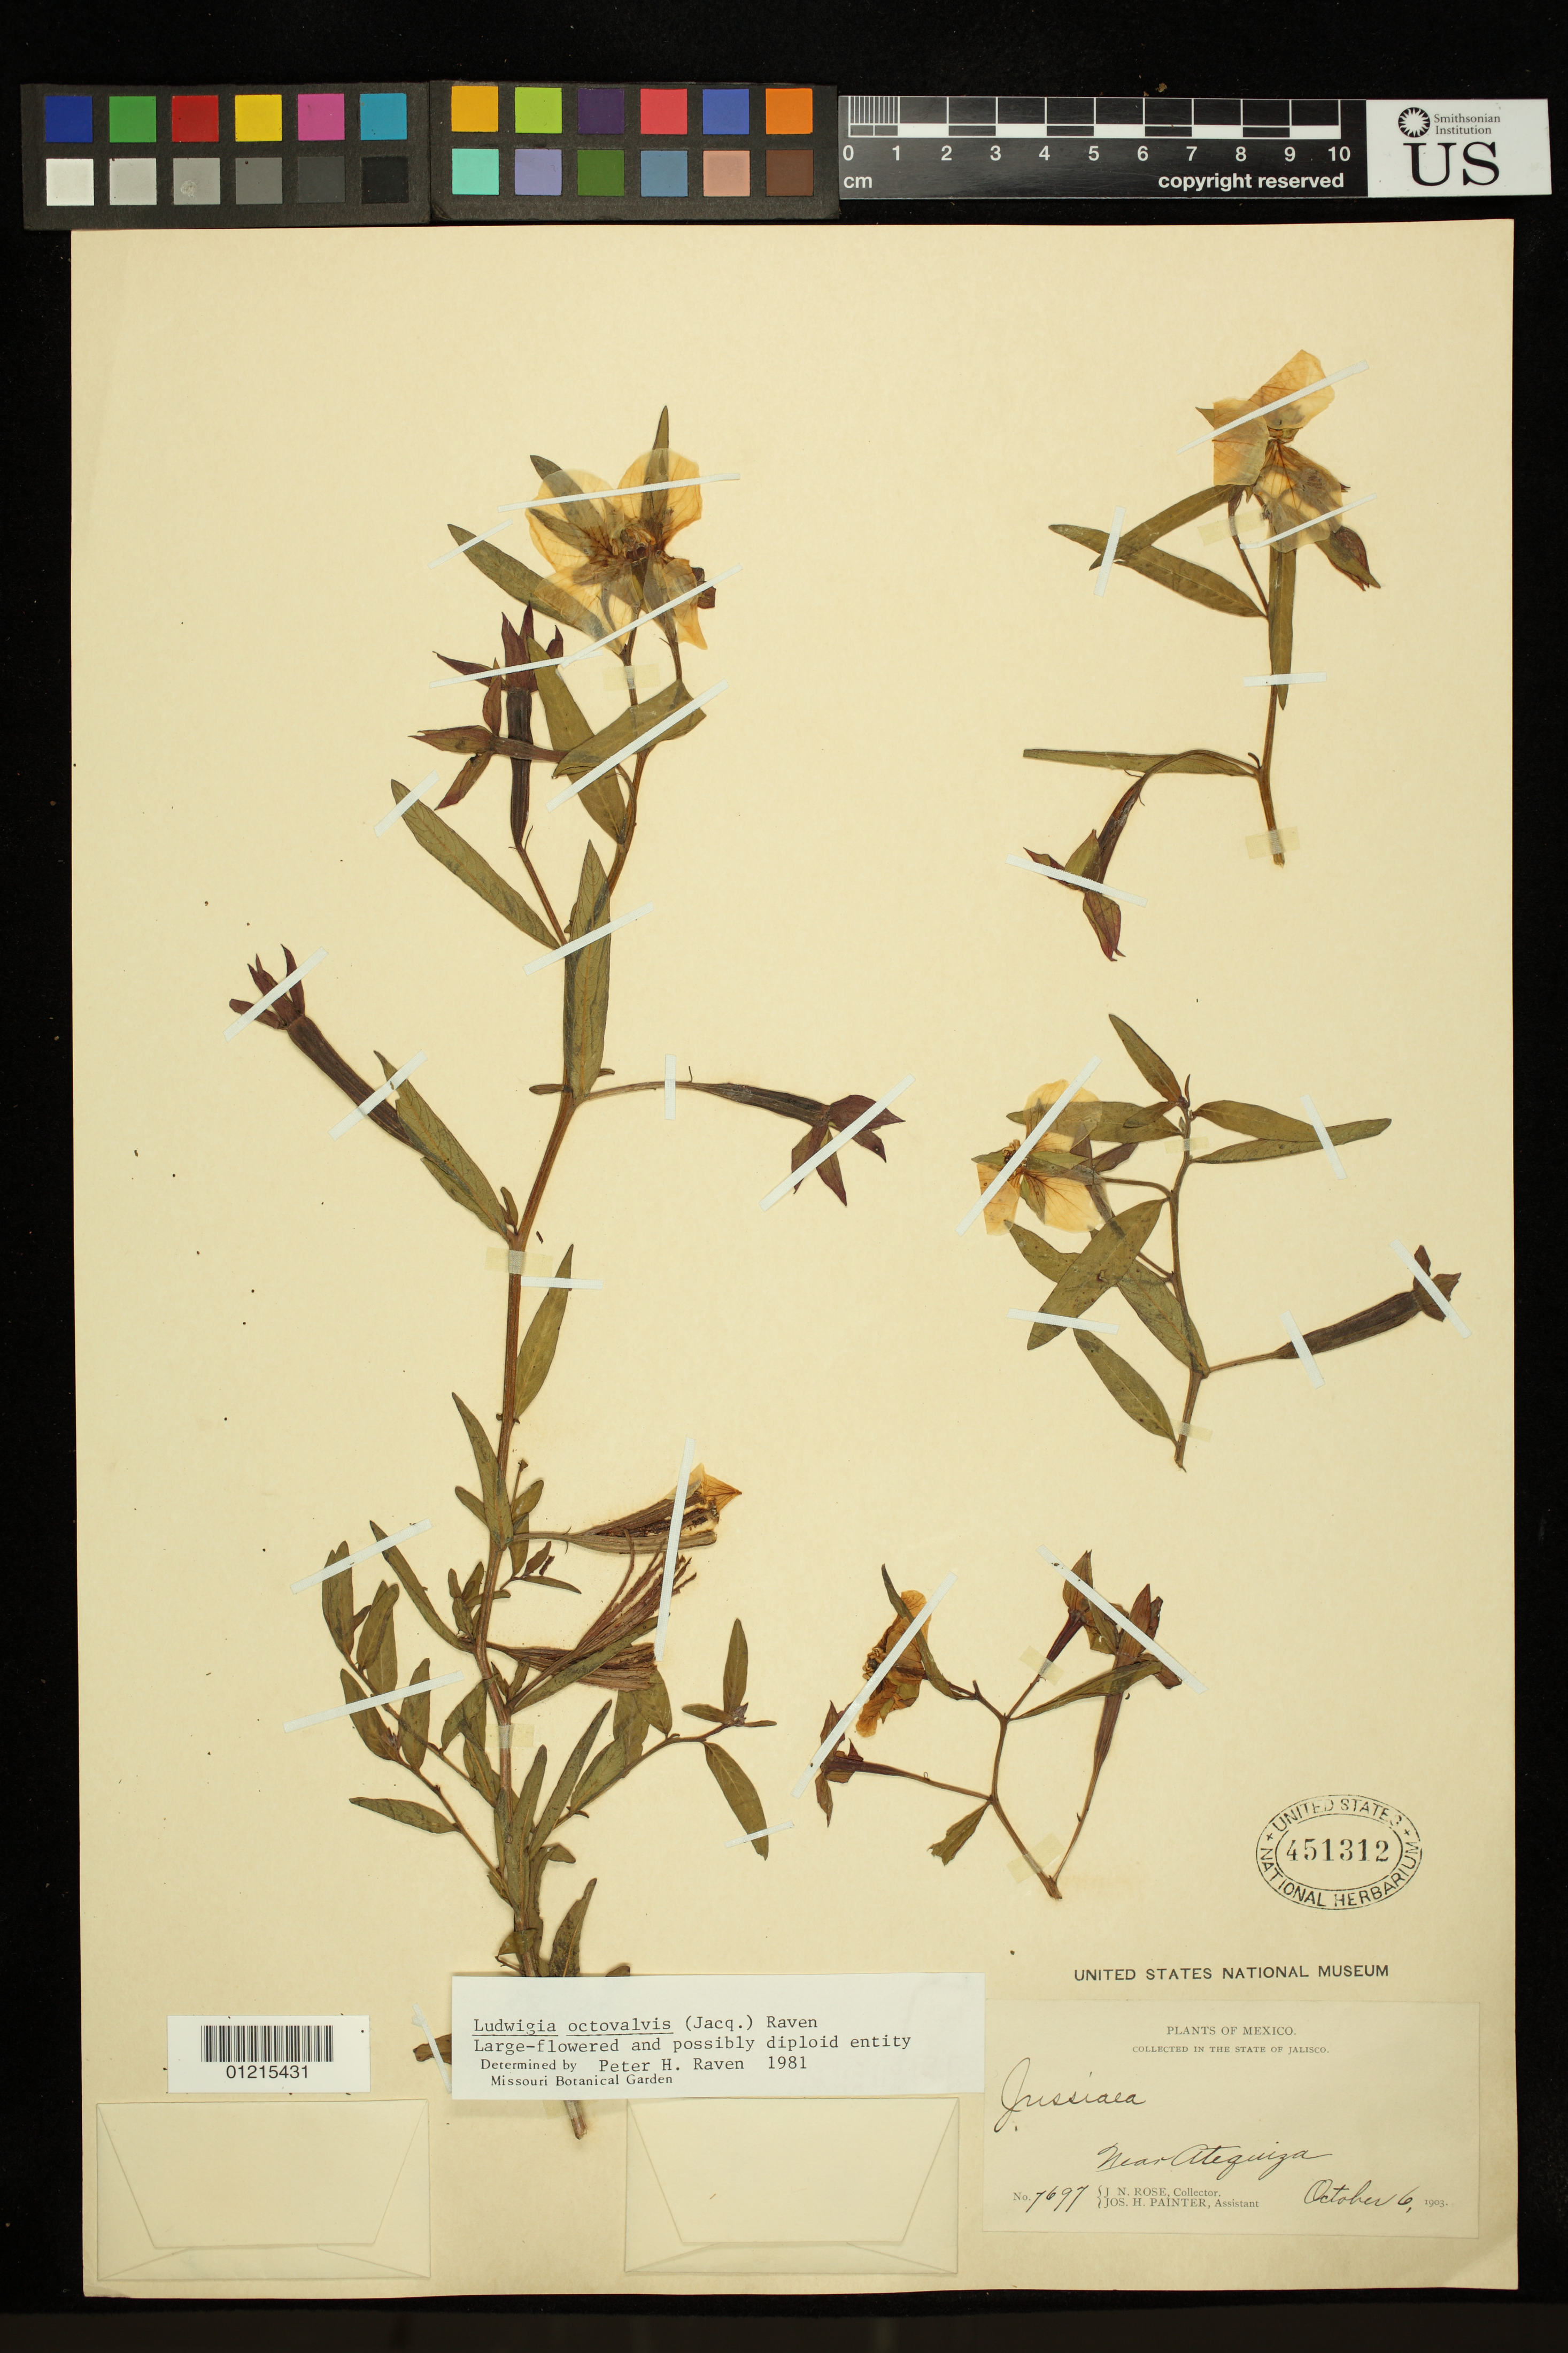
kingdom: Plantae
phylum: Tracheophyta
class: Magnoliopsida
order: Myrtales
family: Onagraceae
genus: Ludwigia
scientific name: Ludwigia octovalvis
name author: (Jacq.) P.H. Raven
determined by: Raven, P. H.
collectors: J. N. Rose & J. H. Painter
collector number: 7697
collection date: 1903-10-06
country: Mexico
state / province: Jalisco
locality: near Atequiza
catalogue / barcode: US 451312